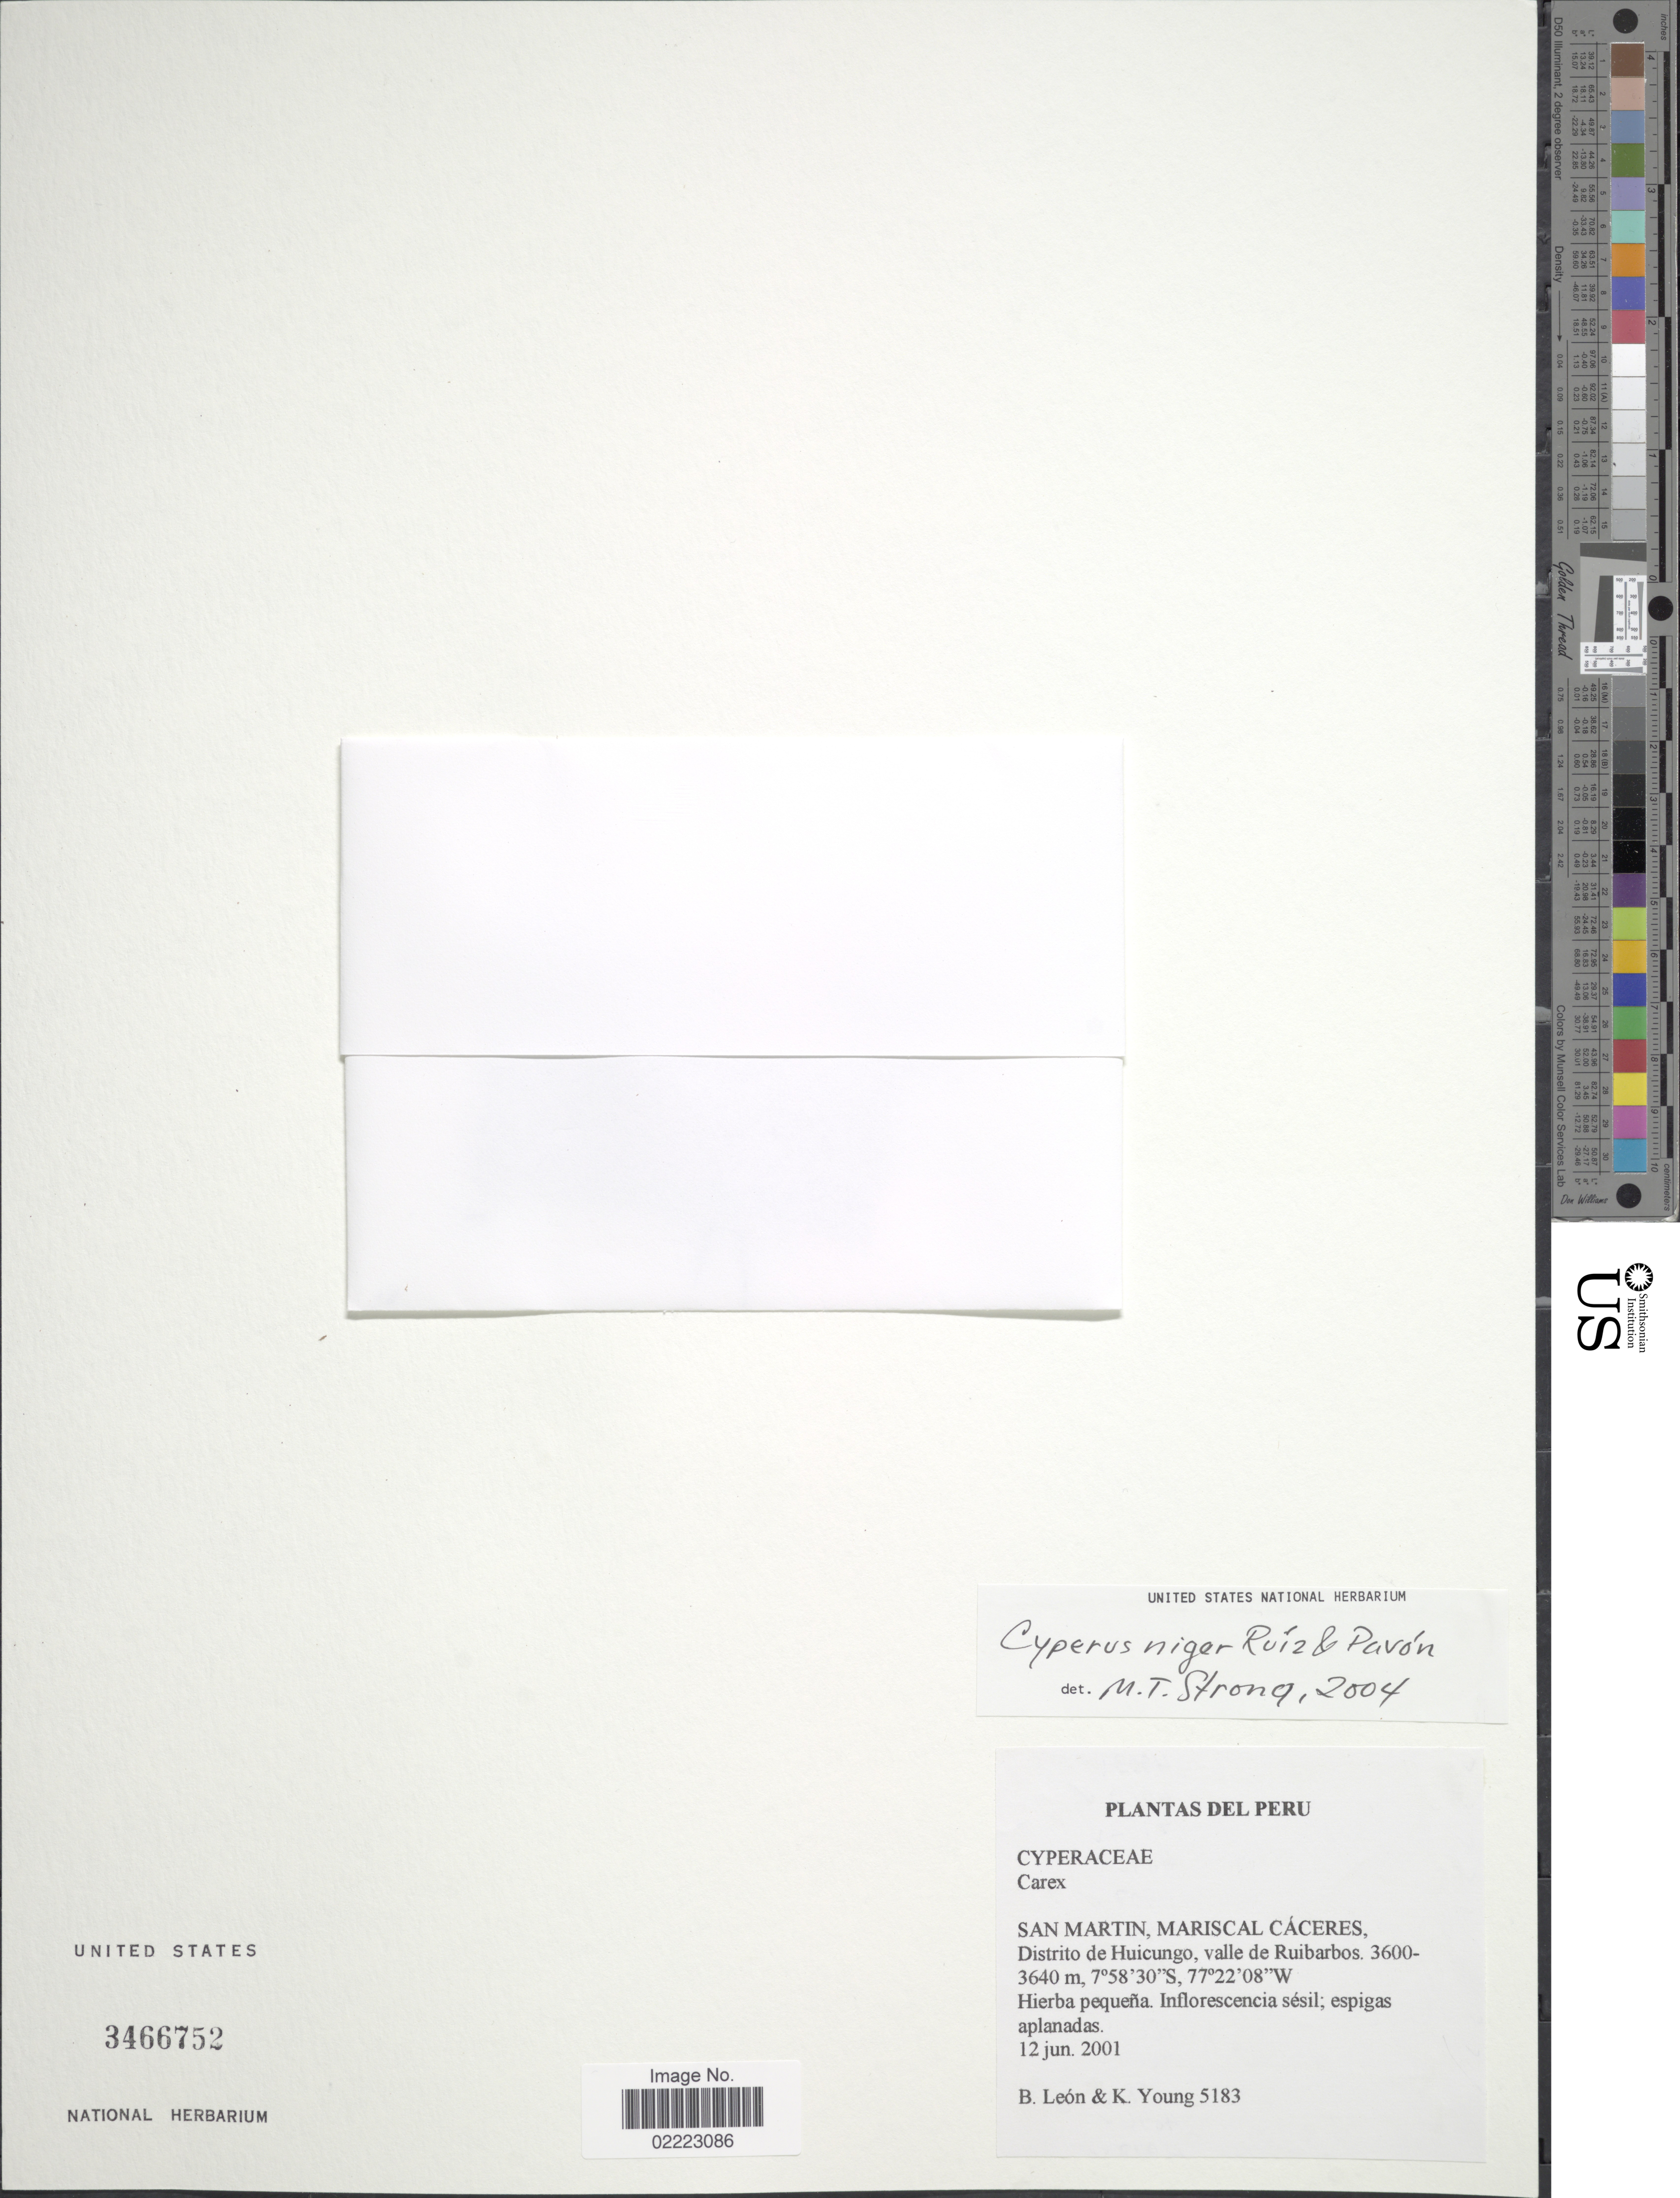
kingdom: Plantae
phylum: Tracheophyta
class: Liliopsida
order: Poales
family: Cyperaceae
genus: Cyperus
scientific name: Cyperus niger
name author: Ruiz & Pav.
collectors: B. León & K. Young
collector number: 5183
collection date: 2001-06-12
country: Peru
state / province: San Martín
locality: Mariscal Cáceres, Distrito de Huicungo, valle de Ruinarbos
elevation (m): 3600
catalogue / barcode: US 3466752